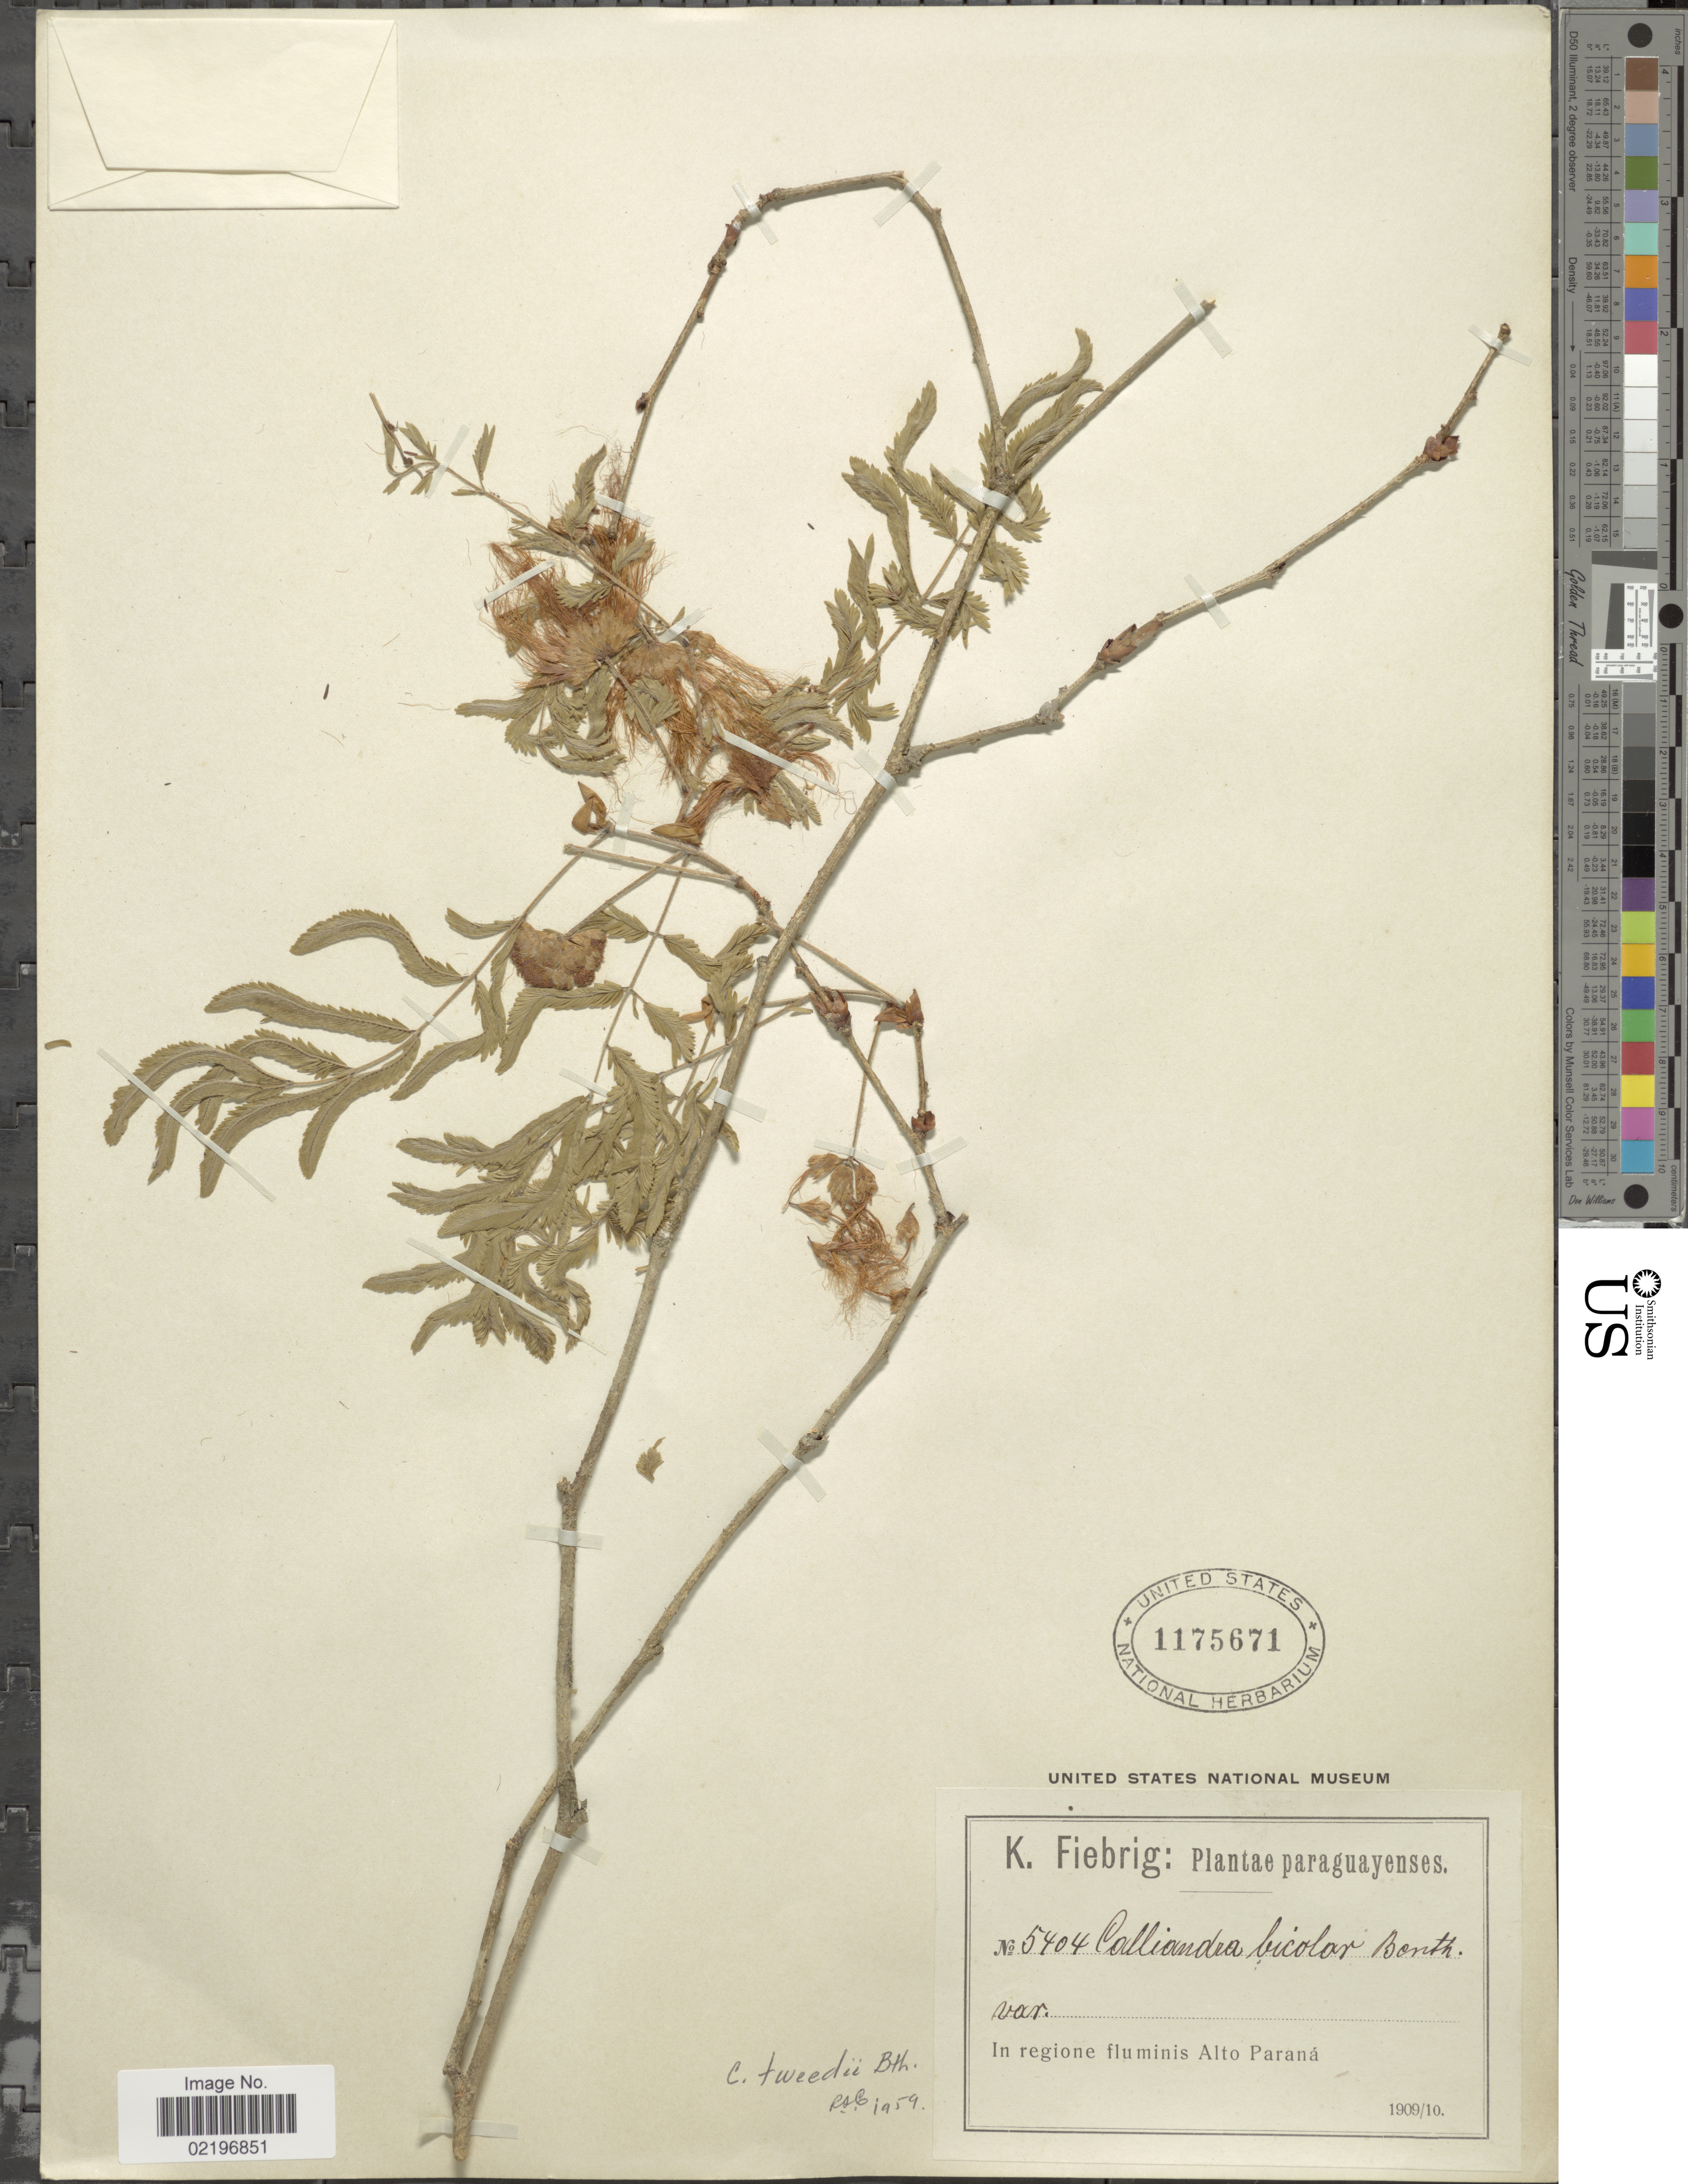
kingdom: Plantae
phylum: Tracheophyta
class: Magnoliopsida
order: Fabales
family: Fabaceae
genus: Calliandra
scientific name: Calliandra tweediei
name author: Benth.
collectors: K. Fiebrig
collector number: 5404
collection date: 1909/1910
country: Paraguay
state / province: Alto Parana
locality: Paraguayenses. In regione fluminis Alto Parana.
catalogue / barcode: US 1175671